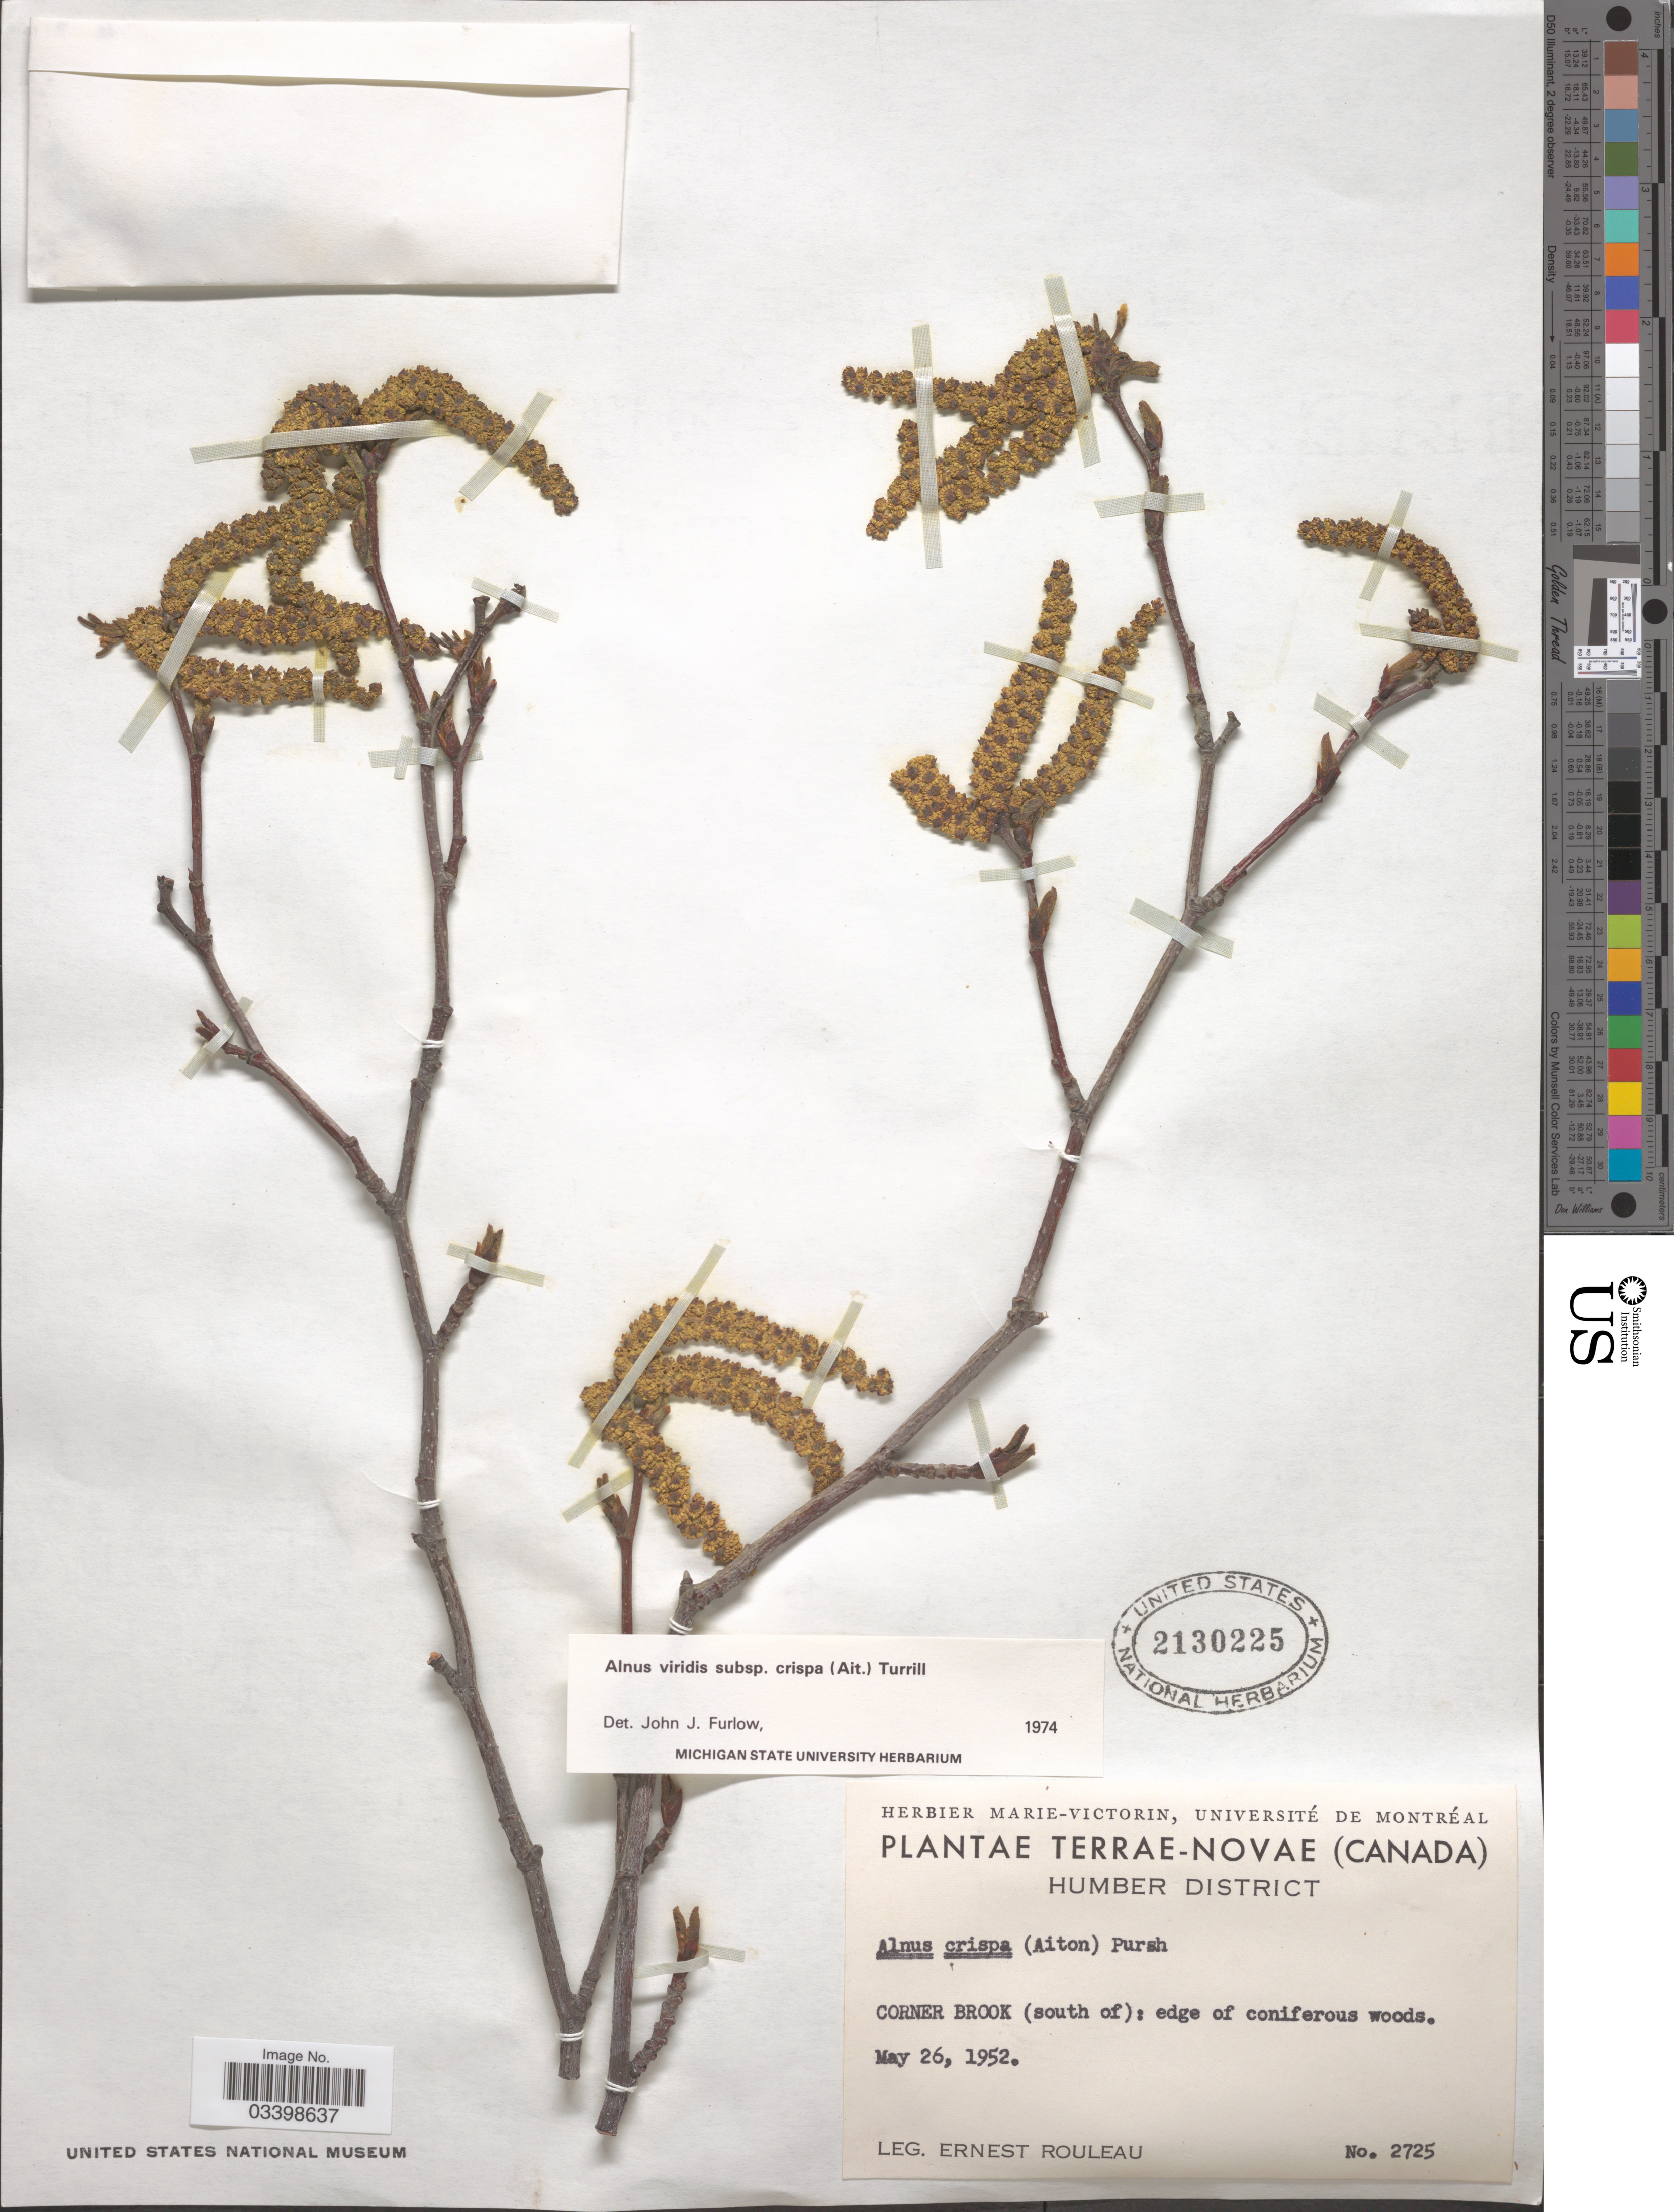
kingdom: Plantae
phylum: Tracheophyta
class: Magnoliopsida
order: Fagales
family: Betulaceae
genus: Alnus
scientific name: Alnus viridis subsp. crispa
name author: (Aiton) Turrill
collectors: E. Rouleau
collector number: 2725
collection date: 1952-05-26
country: Canada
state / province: Newfoundland and Labrador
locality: Terrae-Novae. Humber District. Corner Brook (south of): edge of coniferous woods.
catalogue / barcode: US 2130225